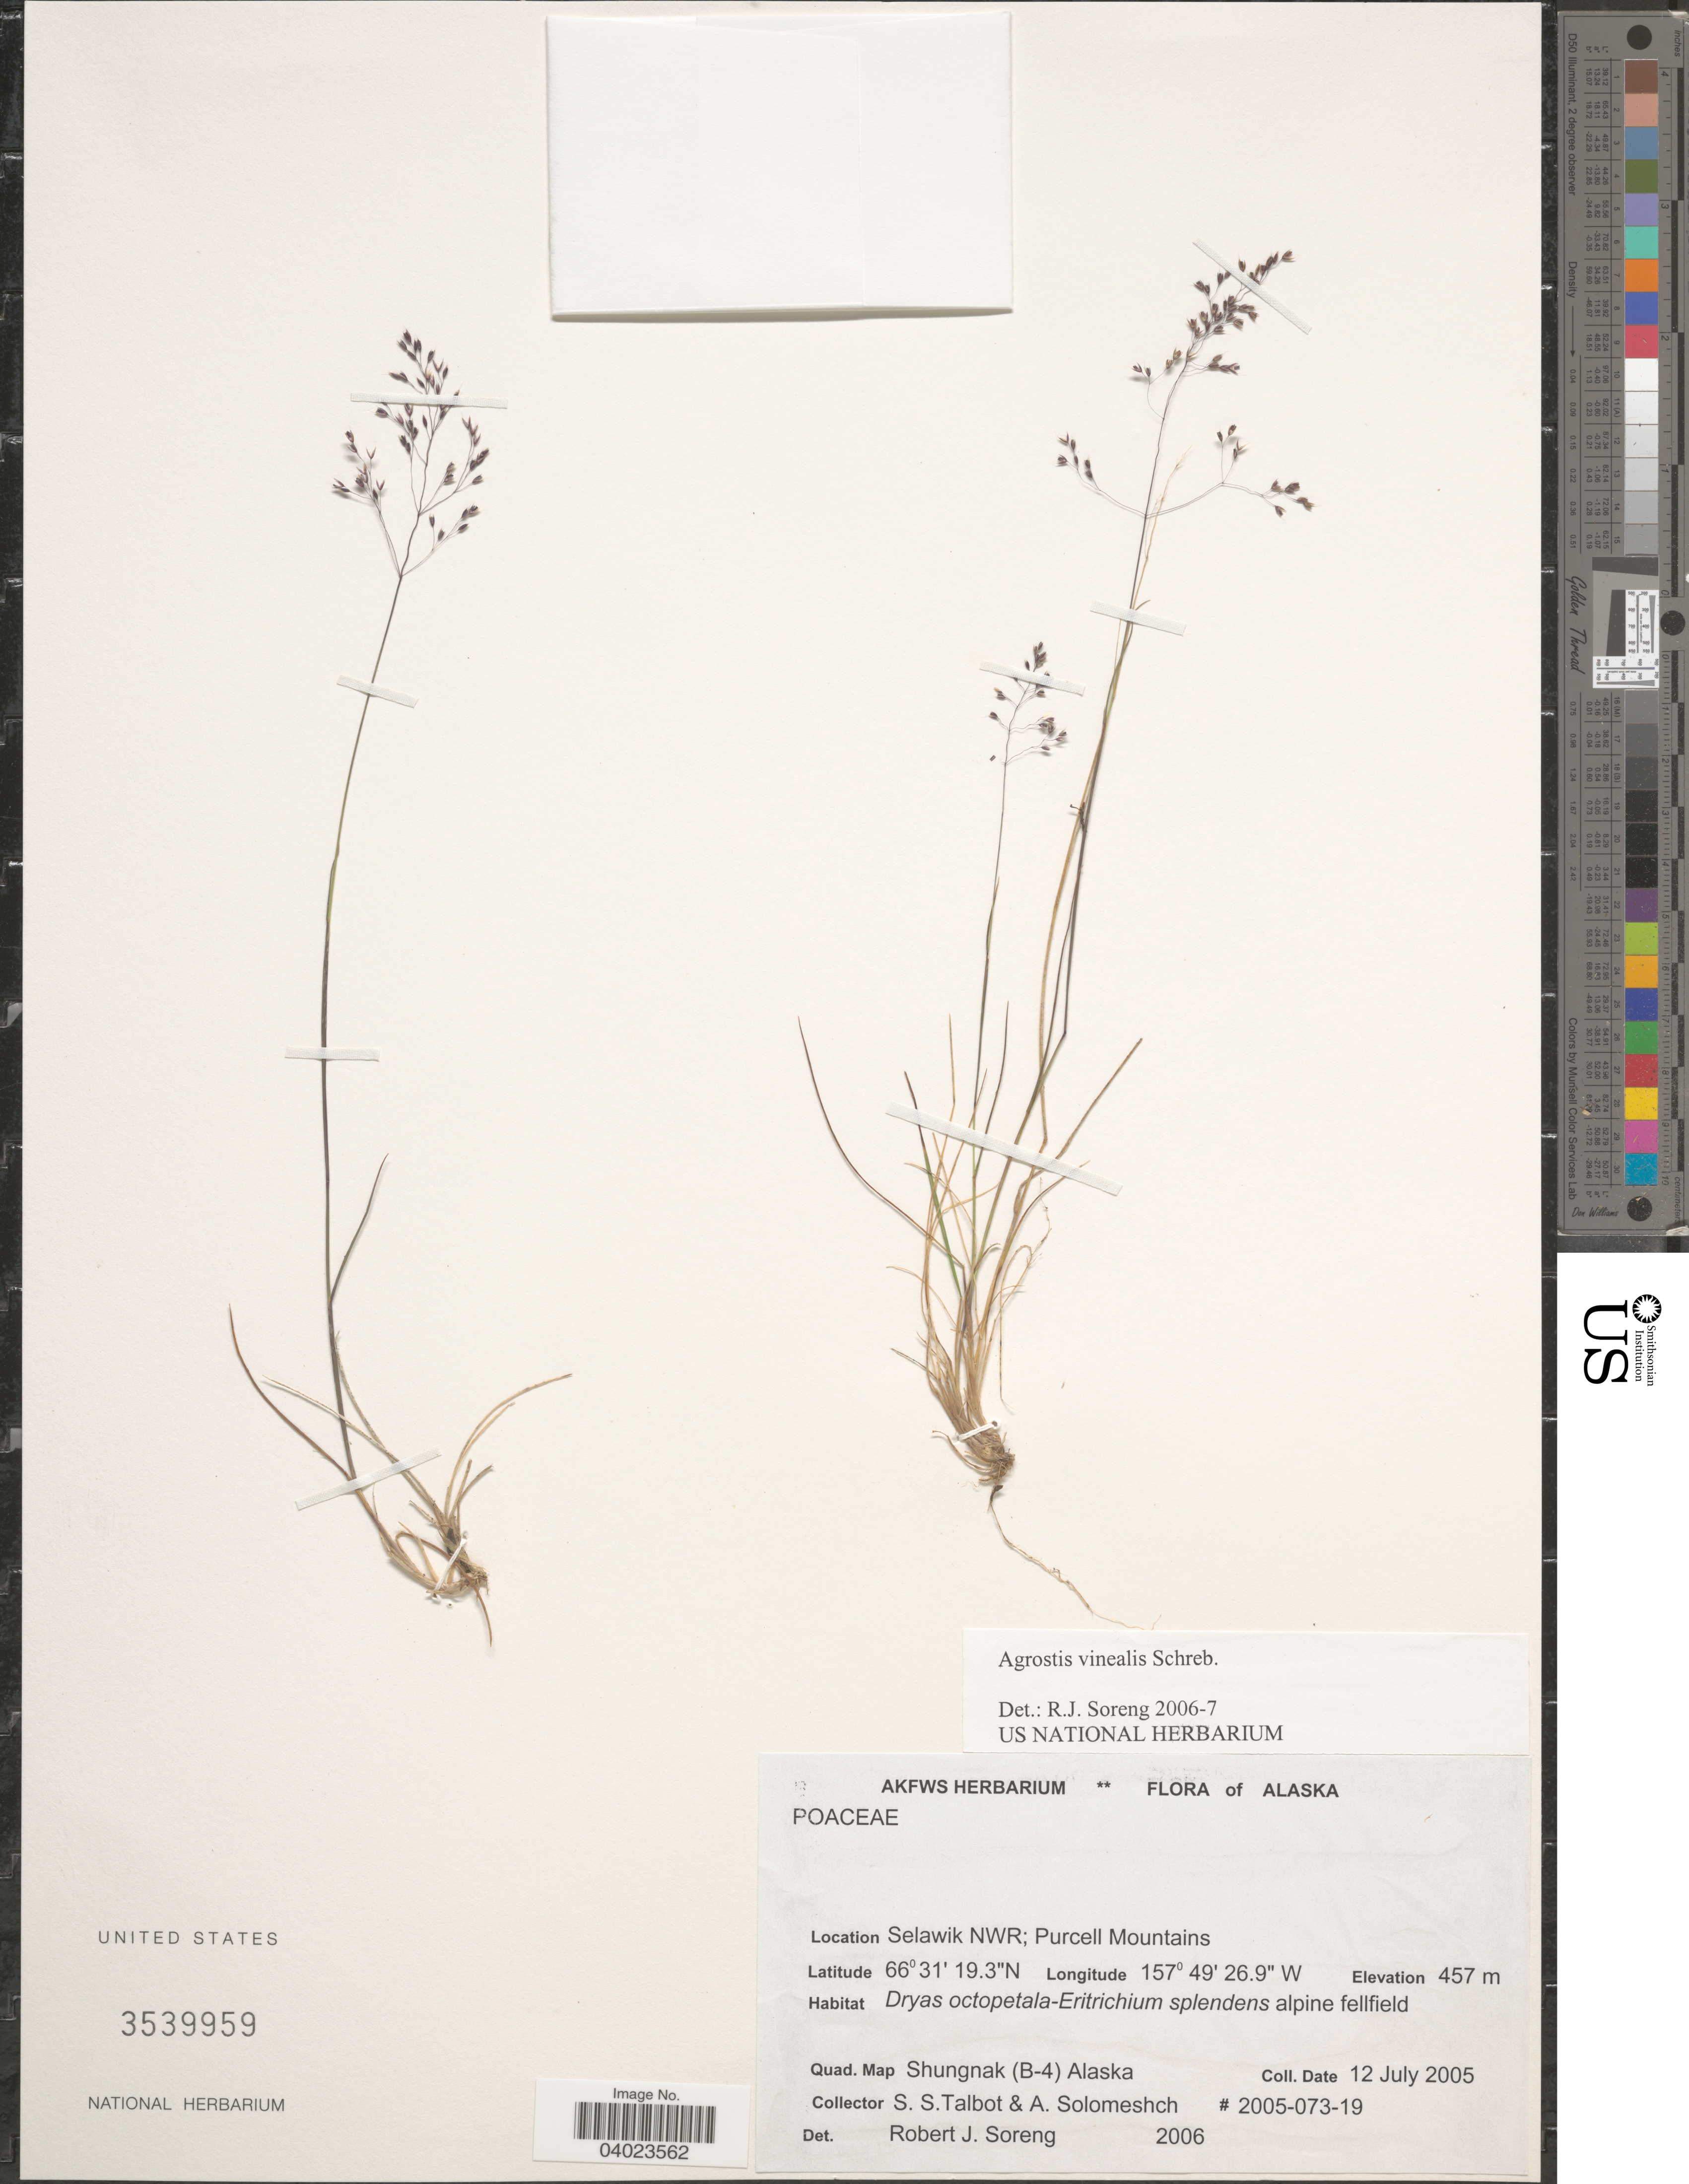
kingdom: Plantae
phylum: Tracheophyta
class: Liliopsida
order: Poales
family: Poaceae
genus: Agrostis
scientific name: Agrostis vinealis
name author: Schreb.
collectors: S. S. Talbot & A. Solomeshch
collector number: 2005-073-19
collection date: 2005-07-12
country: United States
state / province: Alaska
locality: Selawik NWR; Purcell Mountains. Quad. Map Shungnak (B-4).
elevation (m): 457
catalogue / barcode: US 3539959